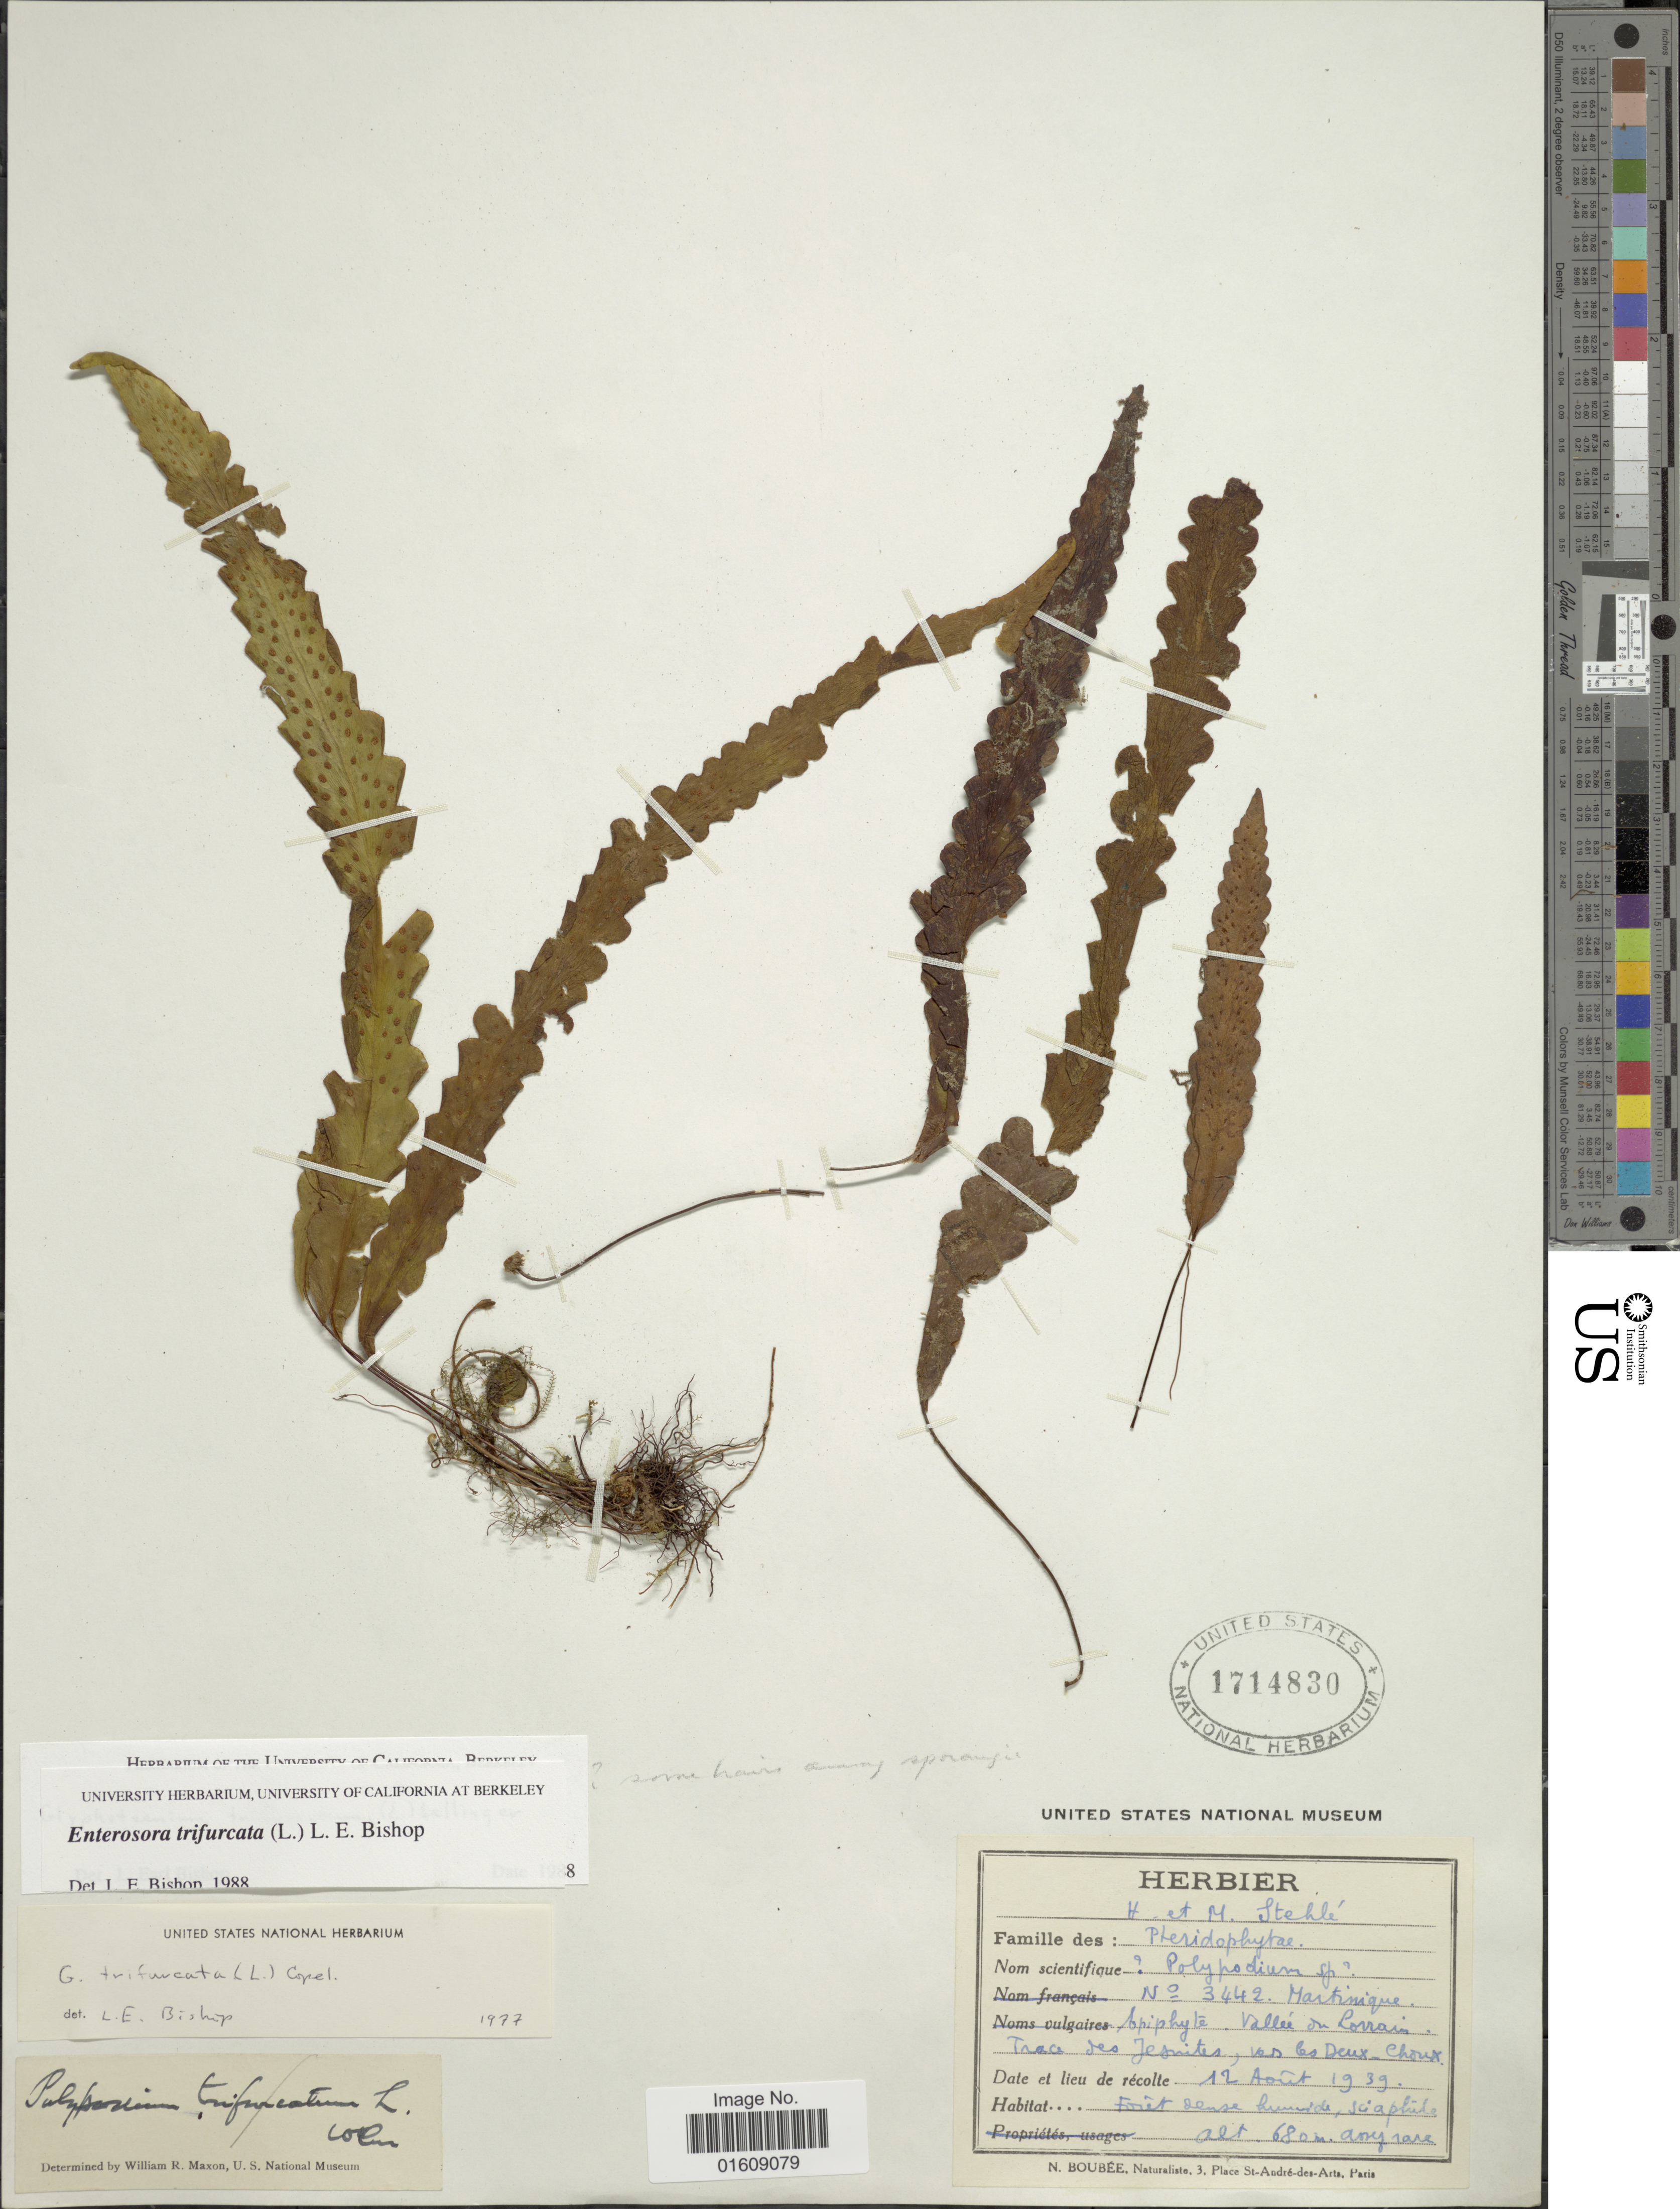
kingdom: Plantae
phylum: Tracheophyta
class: Polypodiopsida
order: Polypodiales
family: Polypodiaceae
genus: Enterosora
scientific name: Enterosora trifurcata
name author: (L.) L.E. Bishop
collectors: H. Stehlé & M. Stehlé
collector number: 3442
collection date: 1939-08-12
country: Martinique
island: Martinique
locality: Valleé du Lorrain Trace des Jésuites, ver les Deux-Choux.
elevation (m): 680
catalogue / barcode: US 1714830